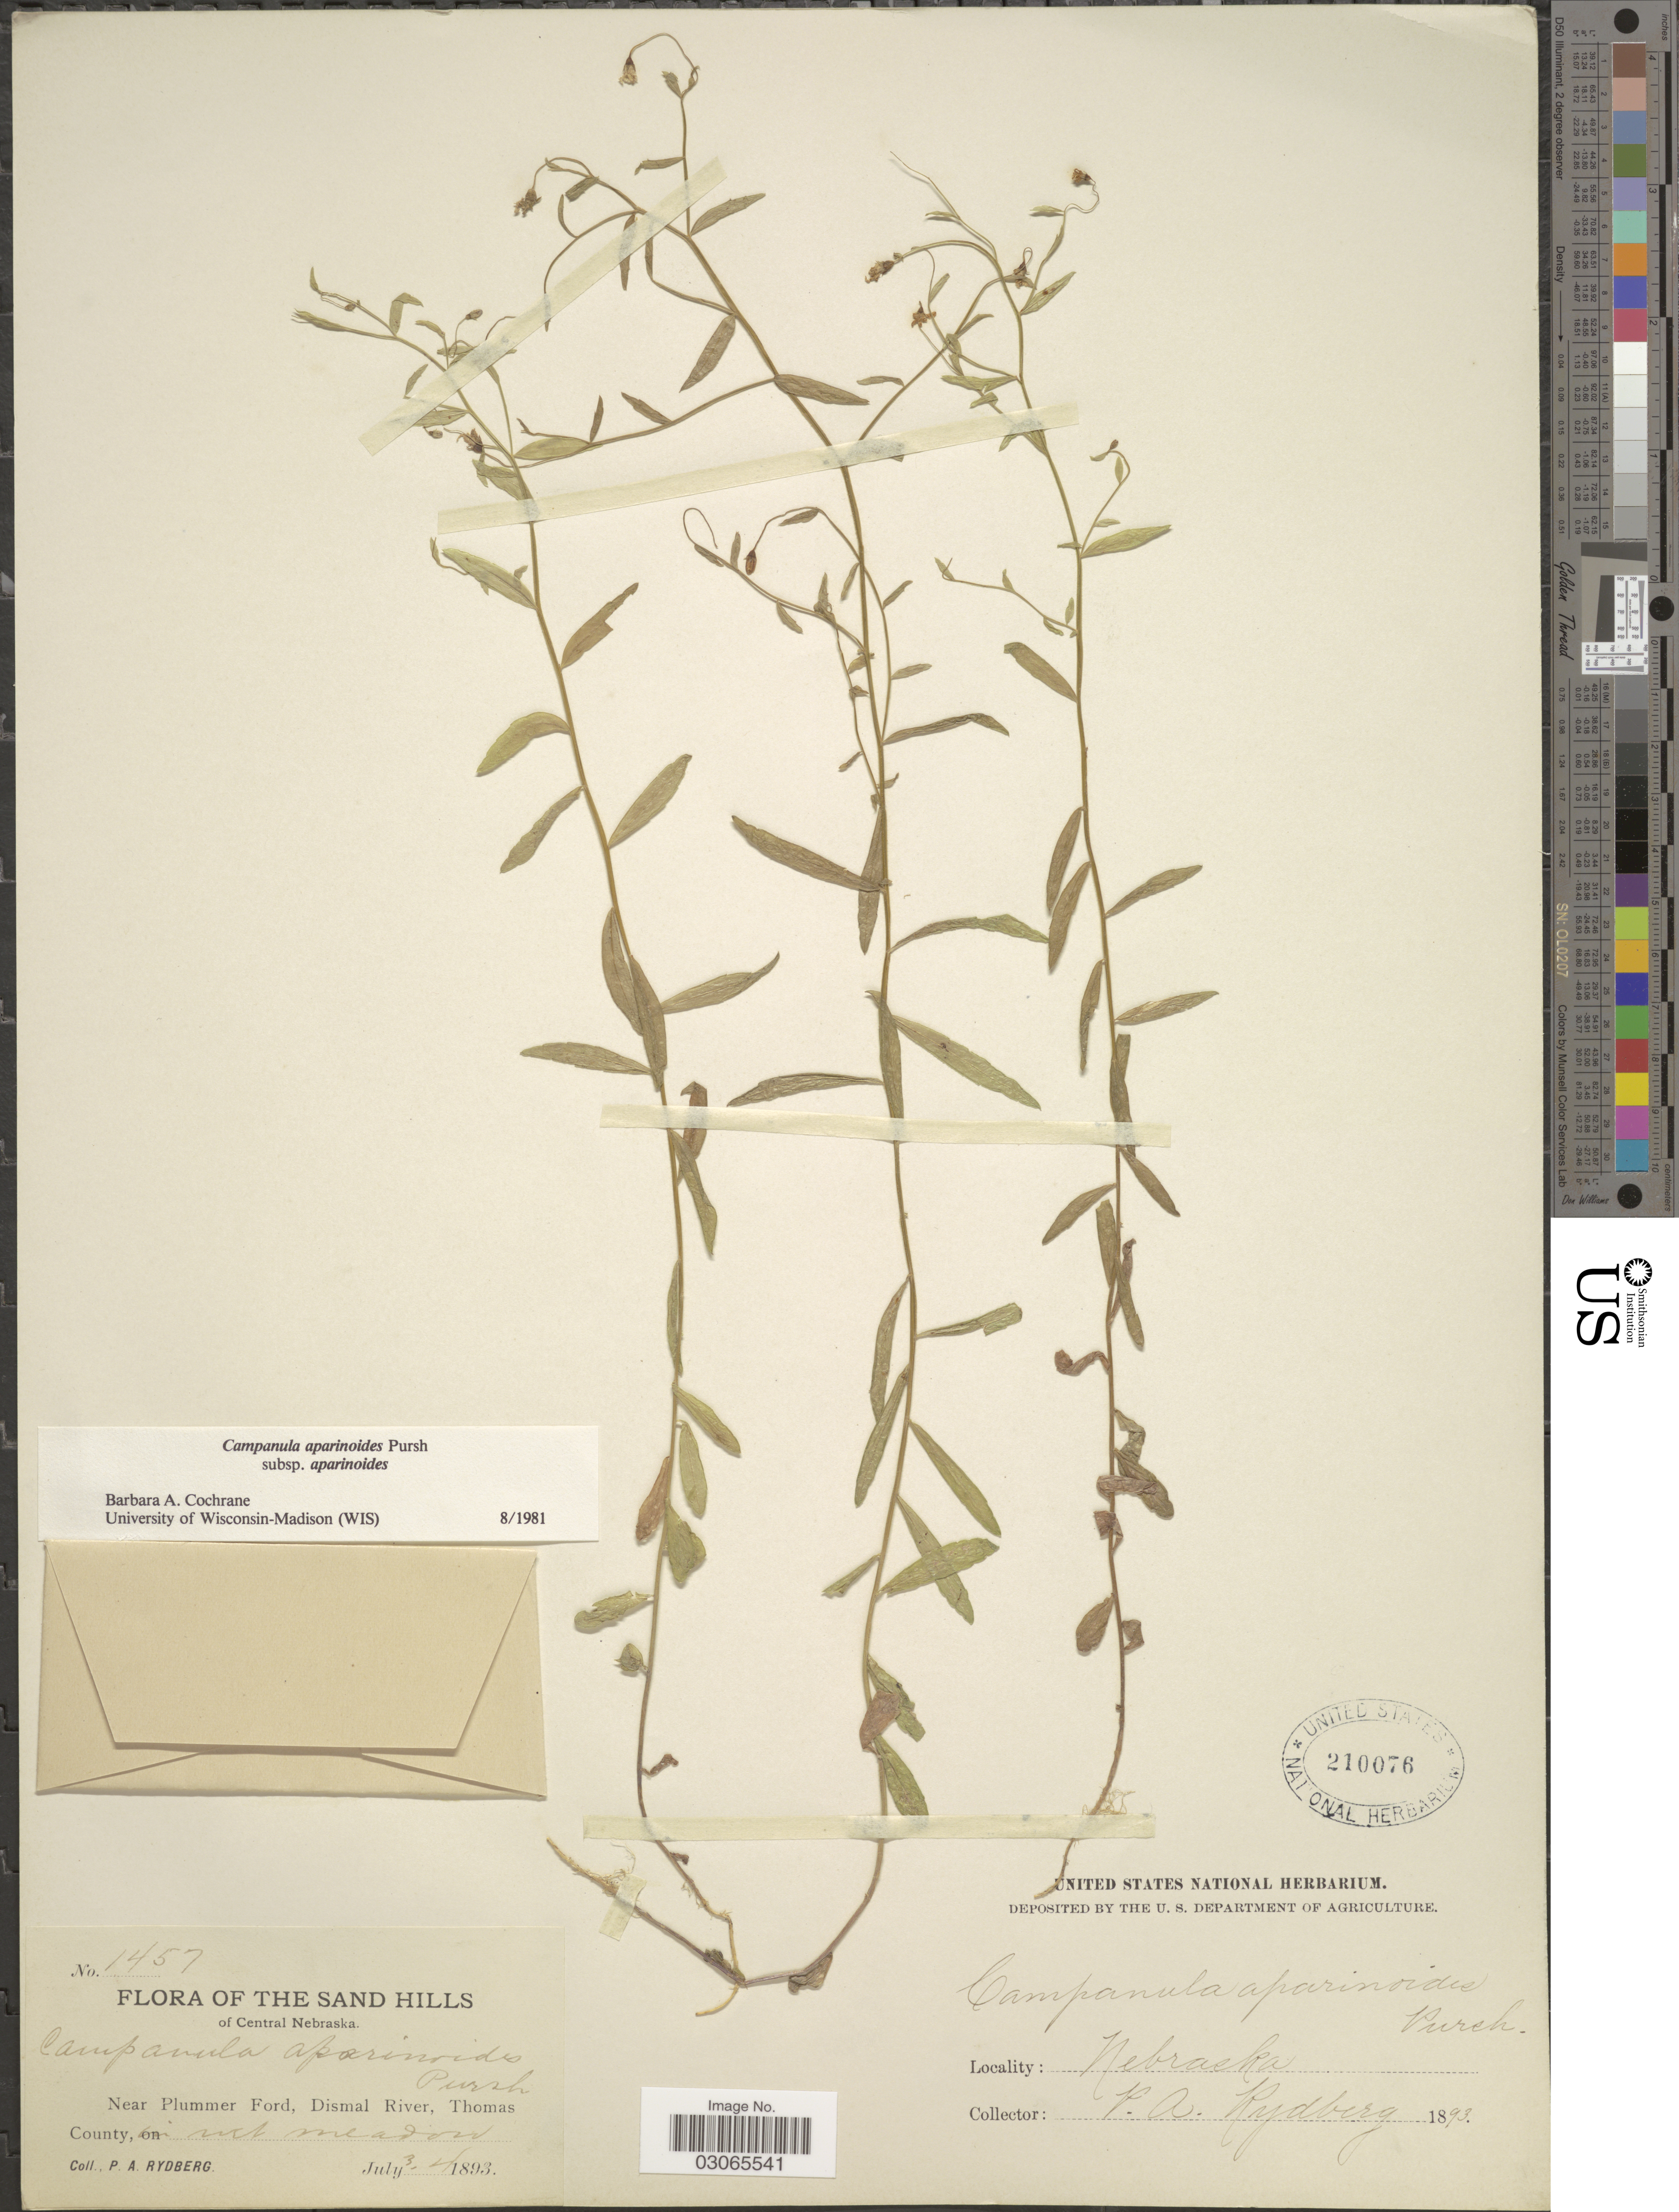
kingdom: Plantae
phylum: Tracheophyta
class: Magnoliopsida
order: Asterales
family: Campanulaceae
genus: Campanula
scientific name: Campanula aparinoides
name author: Pursh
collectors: P. A. Rydberg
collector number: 1457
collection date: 1893-07-03/1893-07-04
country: United States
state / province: Nebraska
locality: The Sand Hills of Central Nebraska. Near Plummer Ford, Dismal River, Thomas County.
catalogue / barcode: US 210076